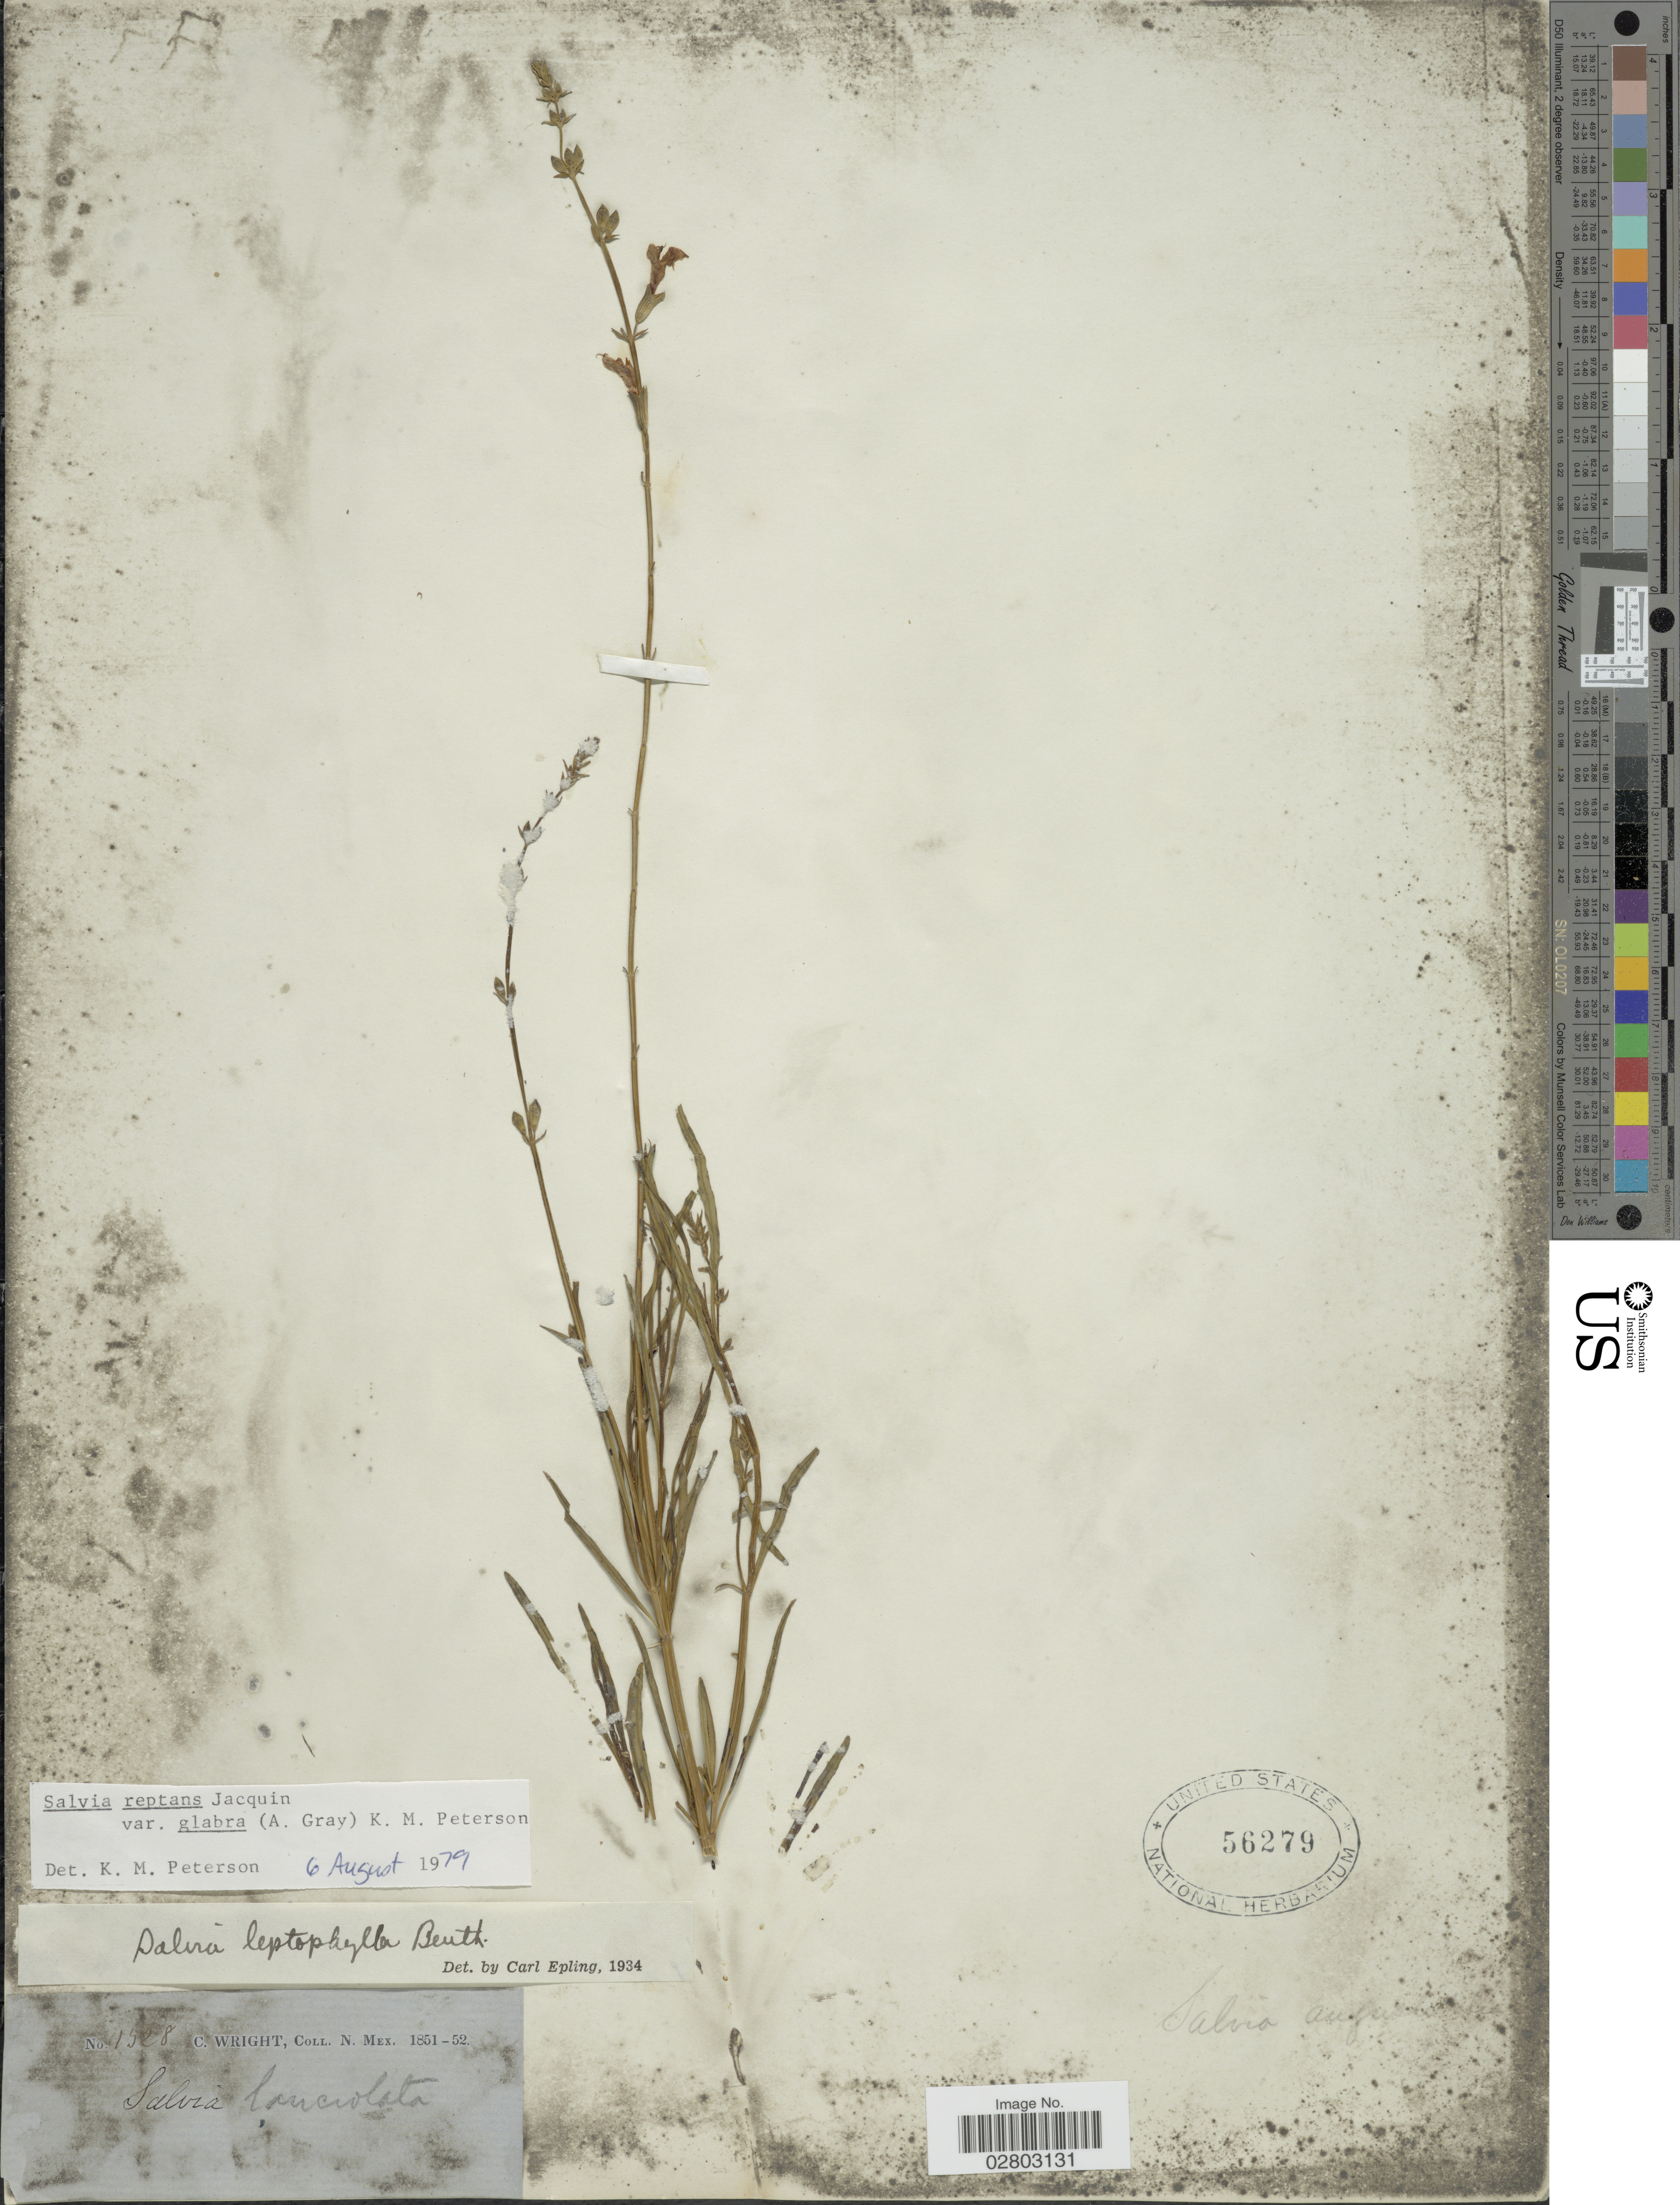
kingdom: Plantae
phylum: Tracheophyta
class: Magnoliopsida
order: Lamiales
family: Lamiaceae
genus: Salvia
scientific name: Salvia reptans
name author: Jacq.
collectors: C. Wright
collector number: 1528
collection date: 1851/1852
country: United States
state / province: New Mexico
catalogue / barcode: US 56279